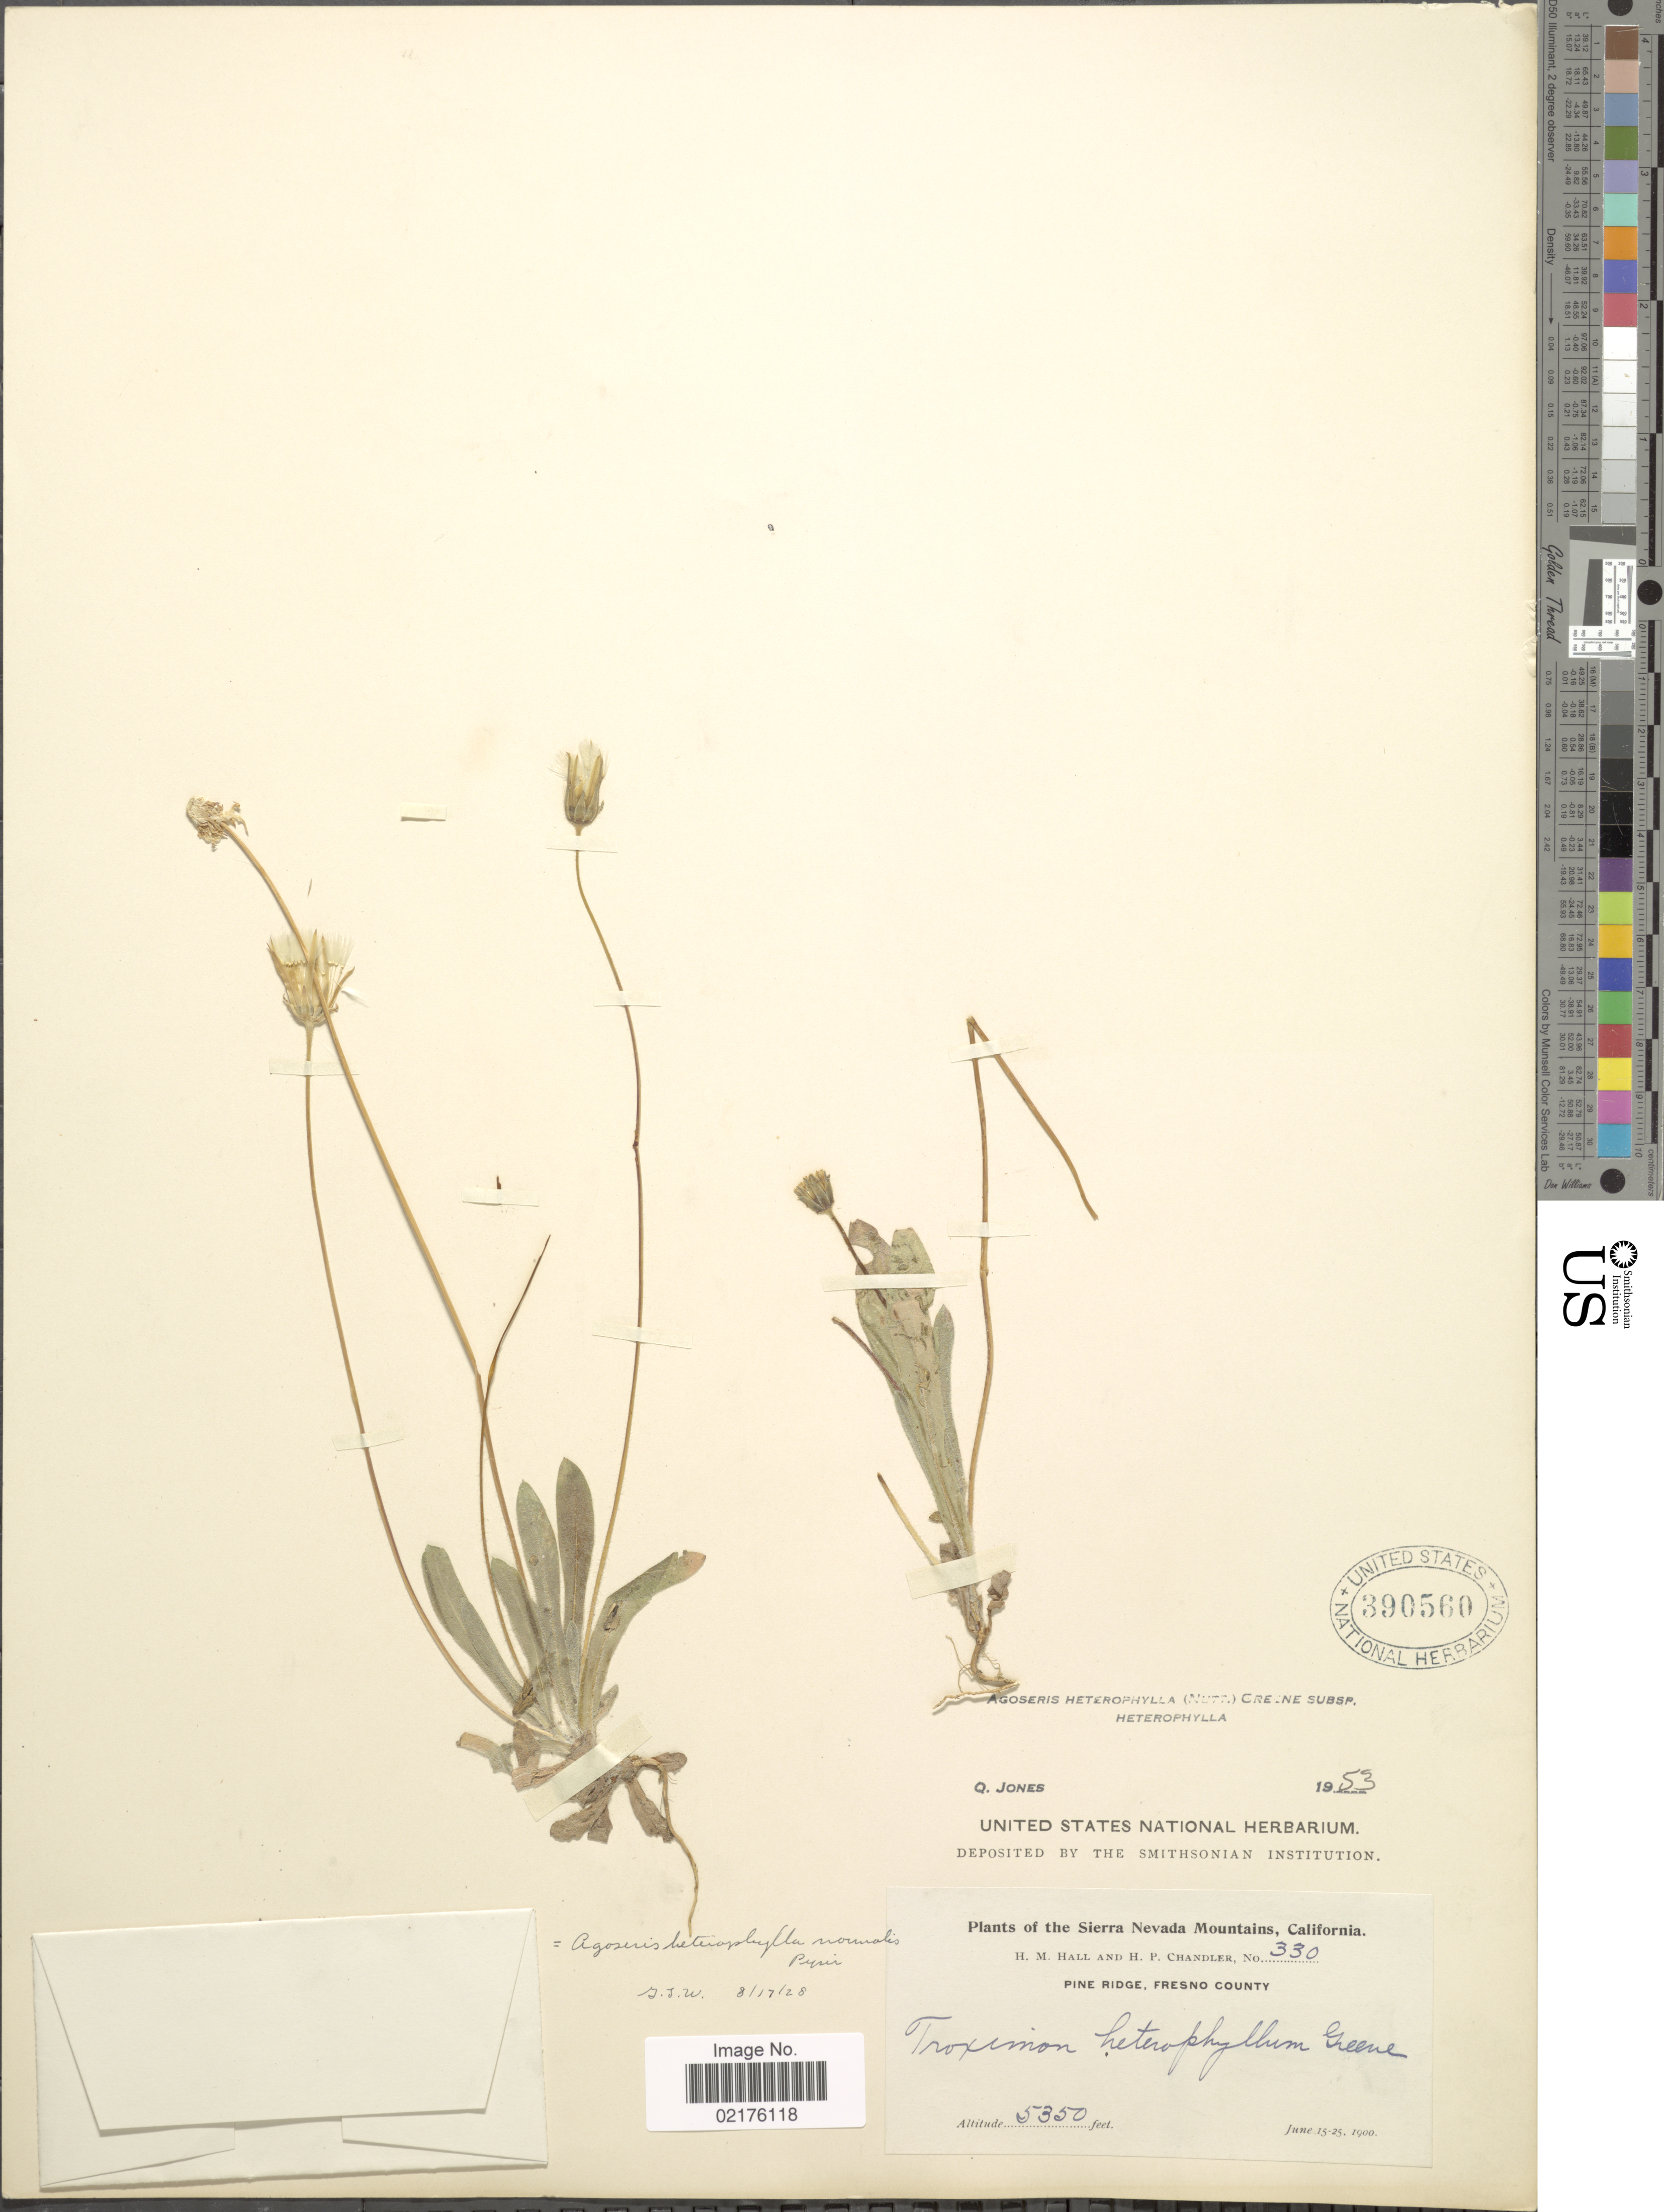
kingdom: Plantae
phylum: Tracheophyta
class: Magnoliopsida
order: Asterales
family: Asteraceae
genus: Agoseris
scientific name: Agoseris heterophylla subsp. heterophylla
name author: (Nutt.) Greene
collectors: H. M. Hall & H. Chandler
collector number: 330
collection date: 1900-06-15/1900-06-25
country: United States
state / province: California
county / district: Fresno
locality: The Sierra Nevada Mountains, California, Pine Ridge, Fresno County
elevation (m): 1631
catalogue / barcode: US 390560